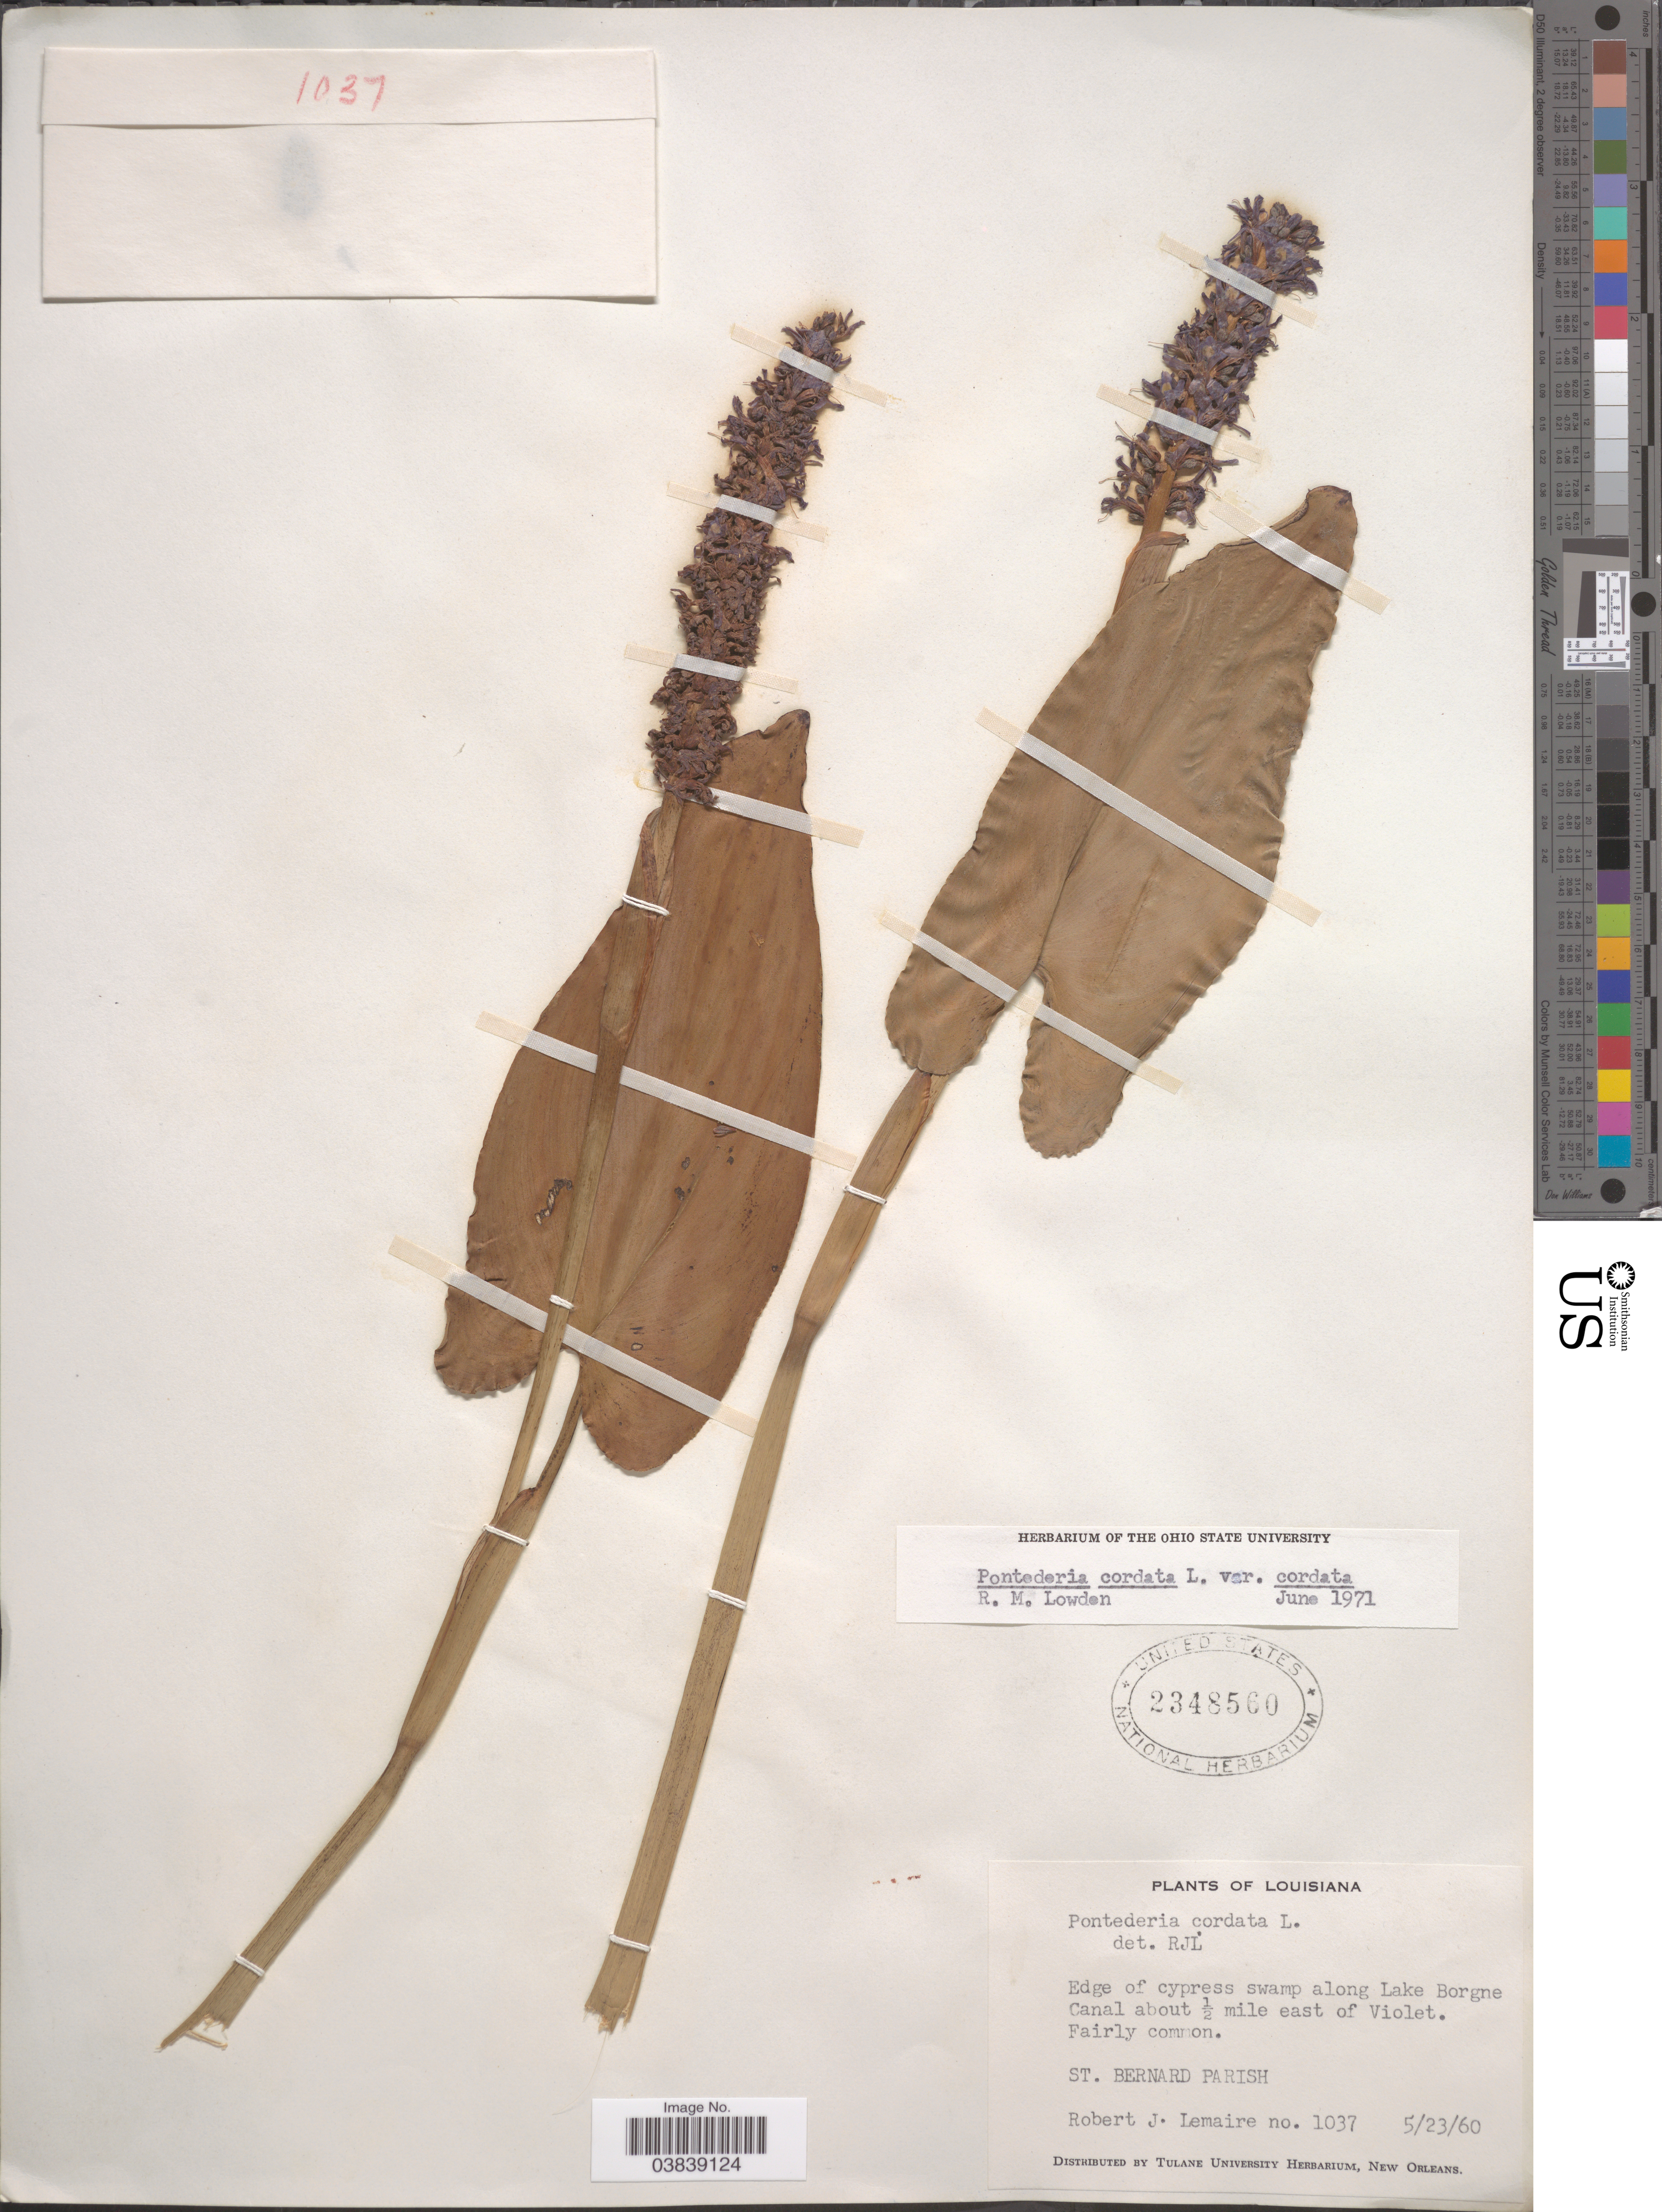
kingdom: Plantae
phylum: Tracheophyta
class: Liliopsida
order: Commelinales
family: Pontederiaceae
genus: Pontederia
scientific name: Pontederia cordata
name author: L.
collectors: R. J. Lemaire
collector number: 1037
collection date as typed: Transcribed d/m/y: 23/5/60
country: United States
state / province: Louisiana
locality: Edge of cypress swamp along lake Borgne Canal about ½ mile east of Violet. St. Bernard Parish.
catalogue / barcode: US 2348560